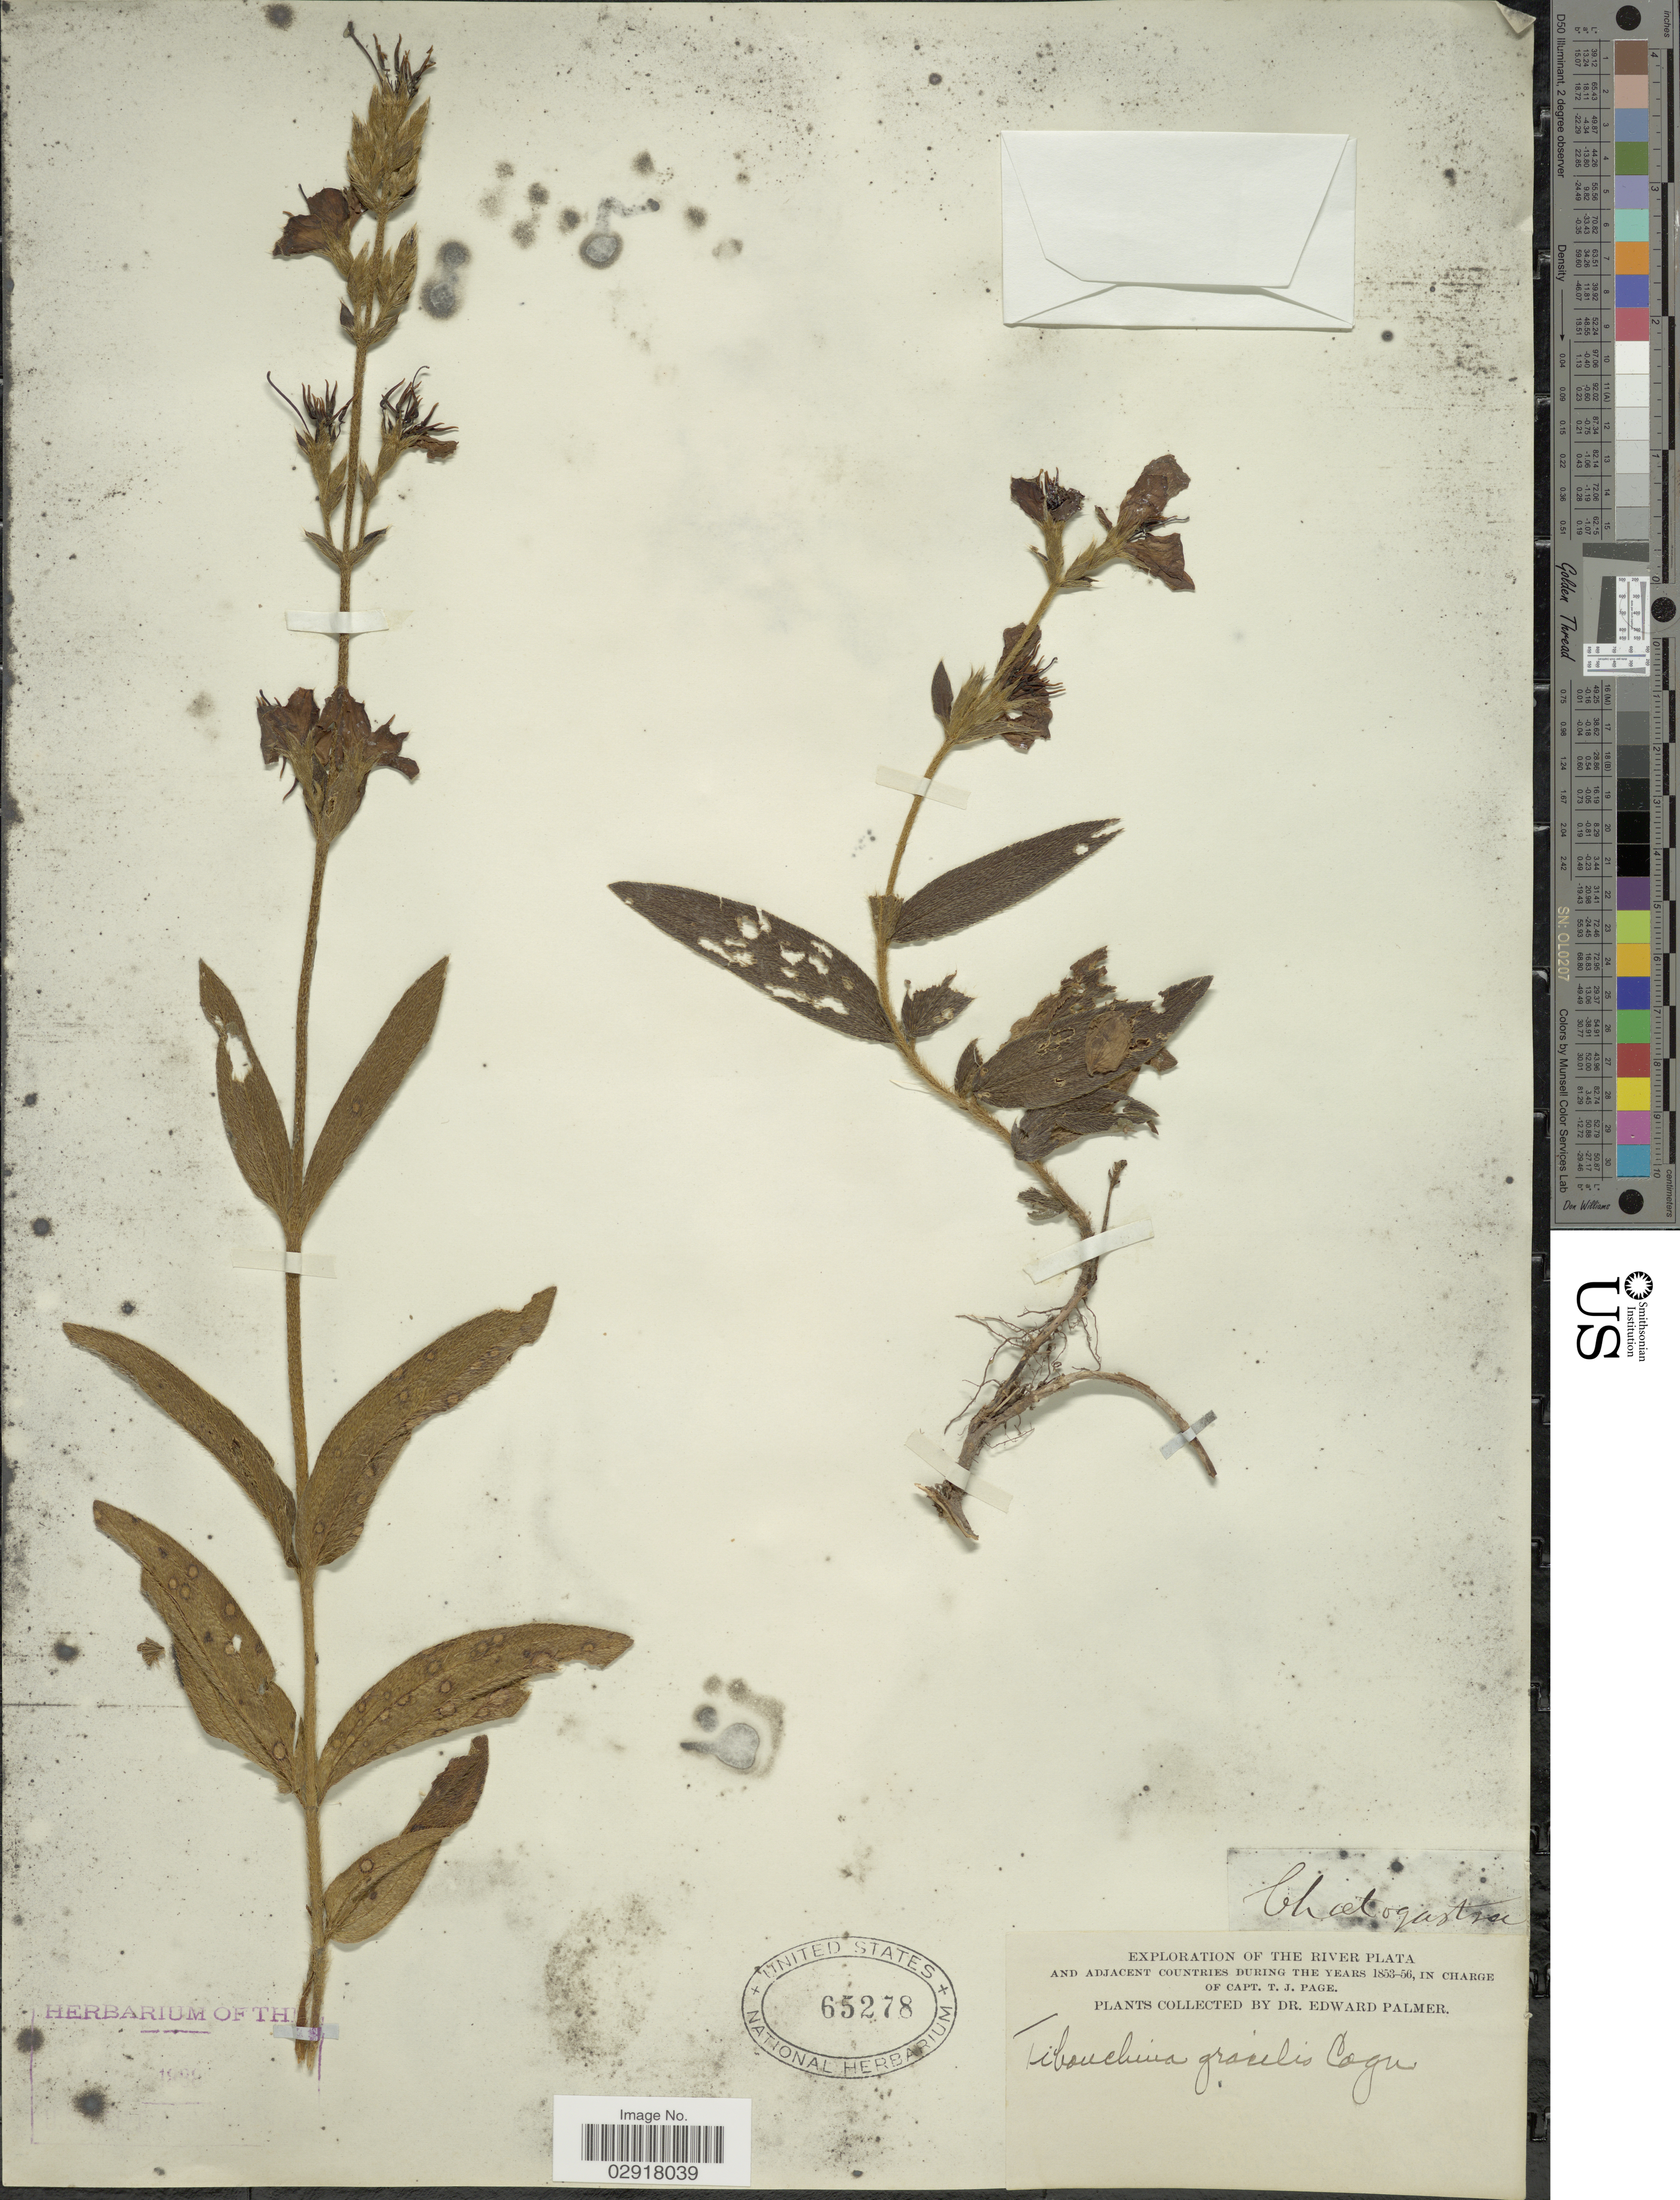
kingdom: Plantae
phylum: Tracheophyta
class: Magnoliopsida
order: Myrtales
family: Melastomataceae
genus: Chaetogastra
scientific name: Chaetogastra gracilis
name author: (Bonpl.) DC.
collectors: E. Palmer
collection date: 1853/1856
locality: River Plata.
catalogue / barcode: US 65278